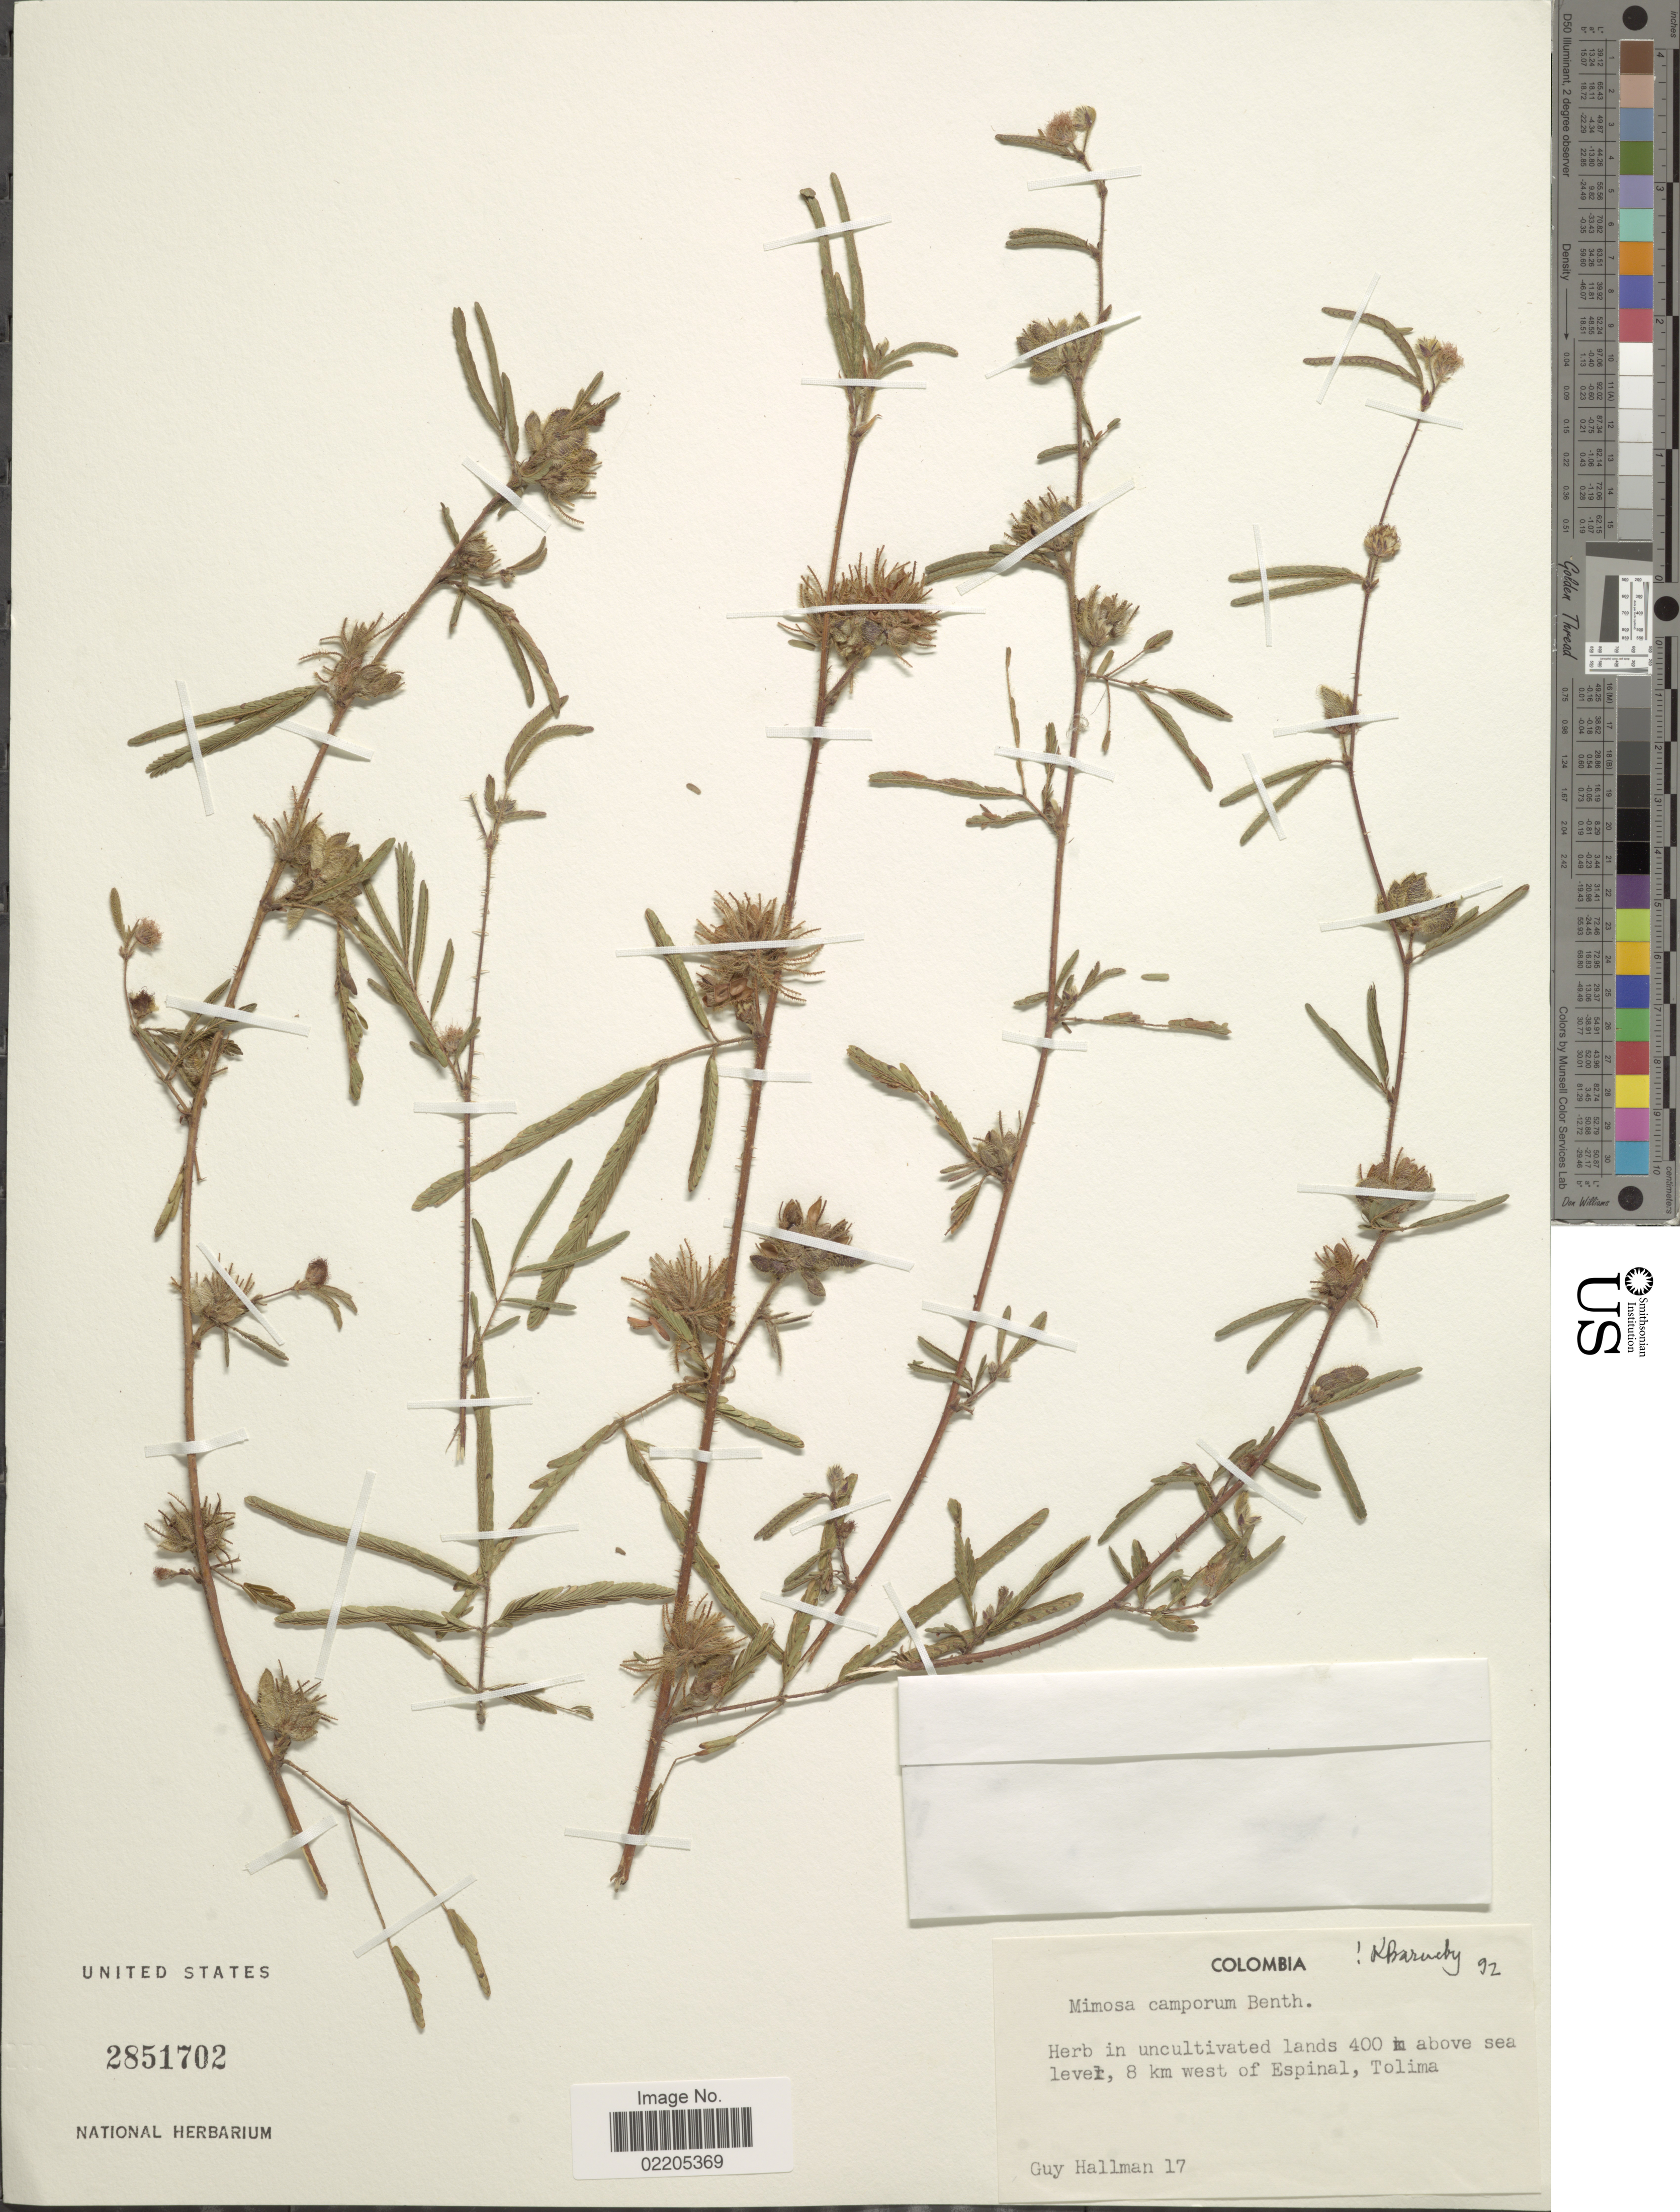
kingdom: Plantae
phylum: Tracheophyta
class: Magnoliopsida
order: Fabales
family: Fabaceae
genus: Mimosa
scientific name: Mimosa camporum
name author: Benth.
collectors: G. Hallman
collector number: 17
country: Colombia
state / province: Tolima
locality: Herb in uncultivated lands, 8 km west of Espinal.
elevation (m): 400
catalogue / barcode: US 2851702